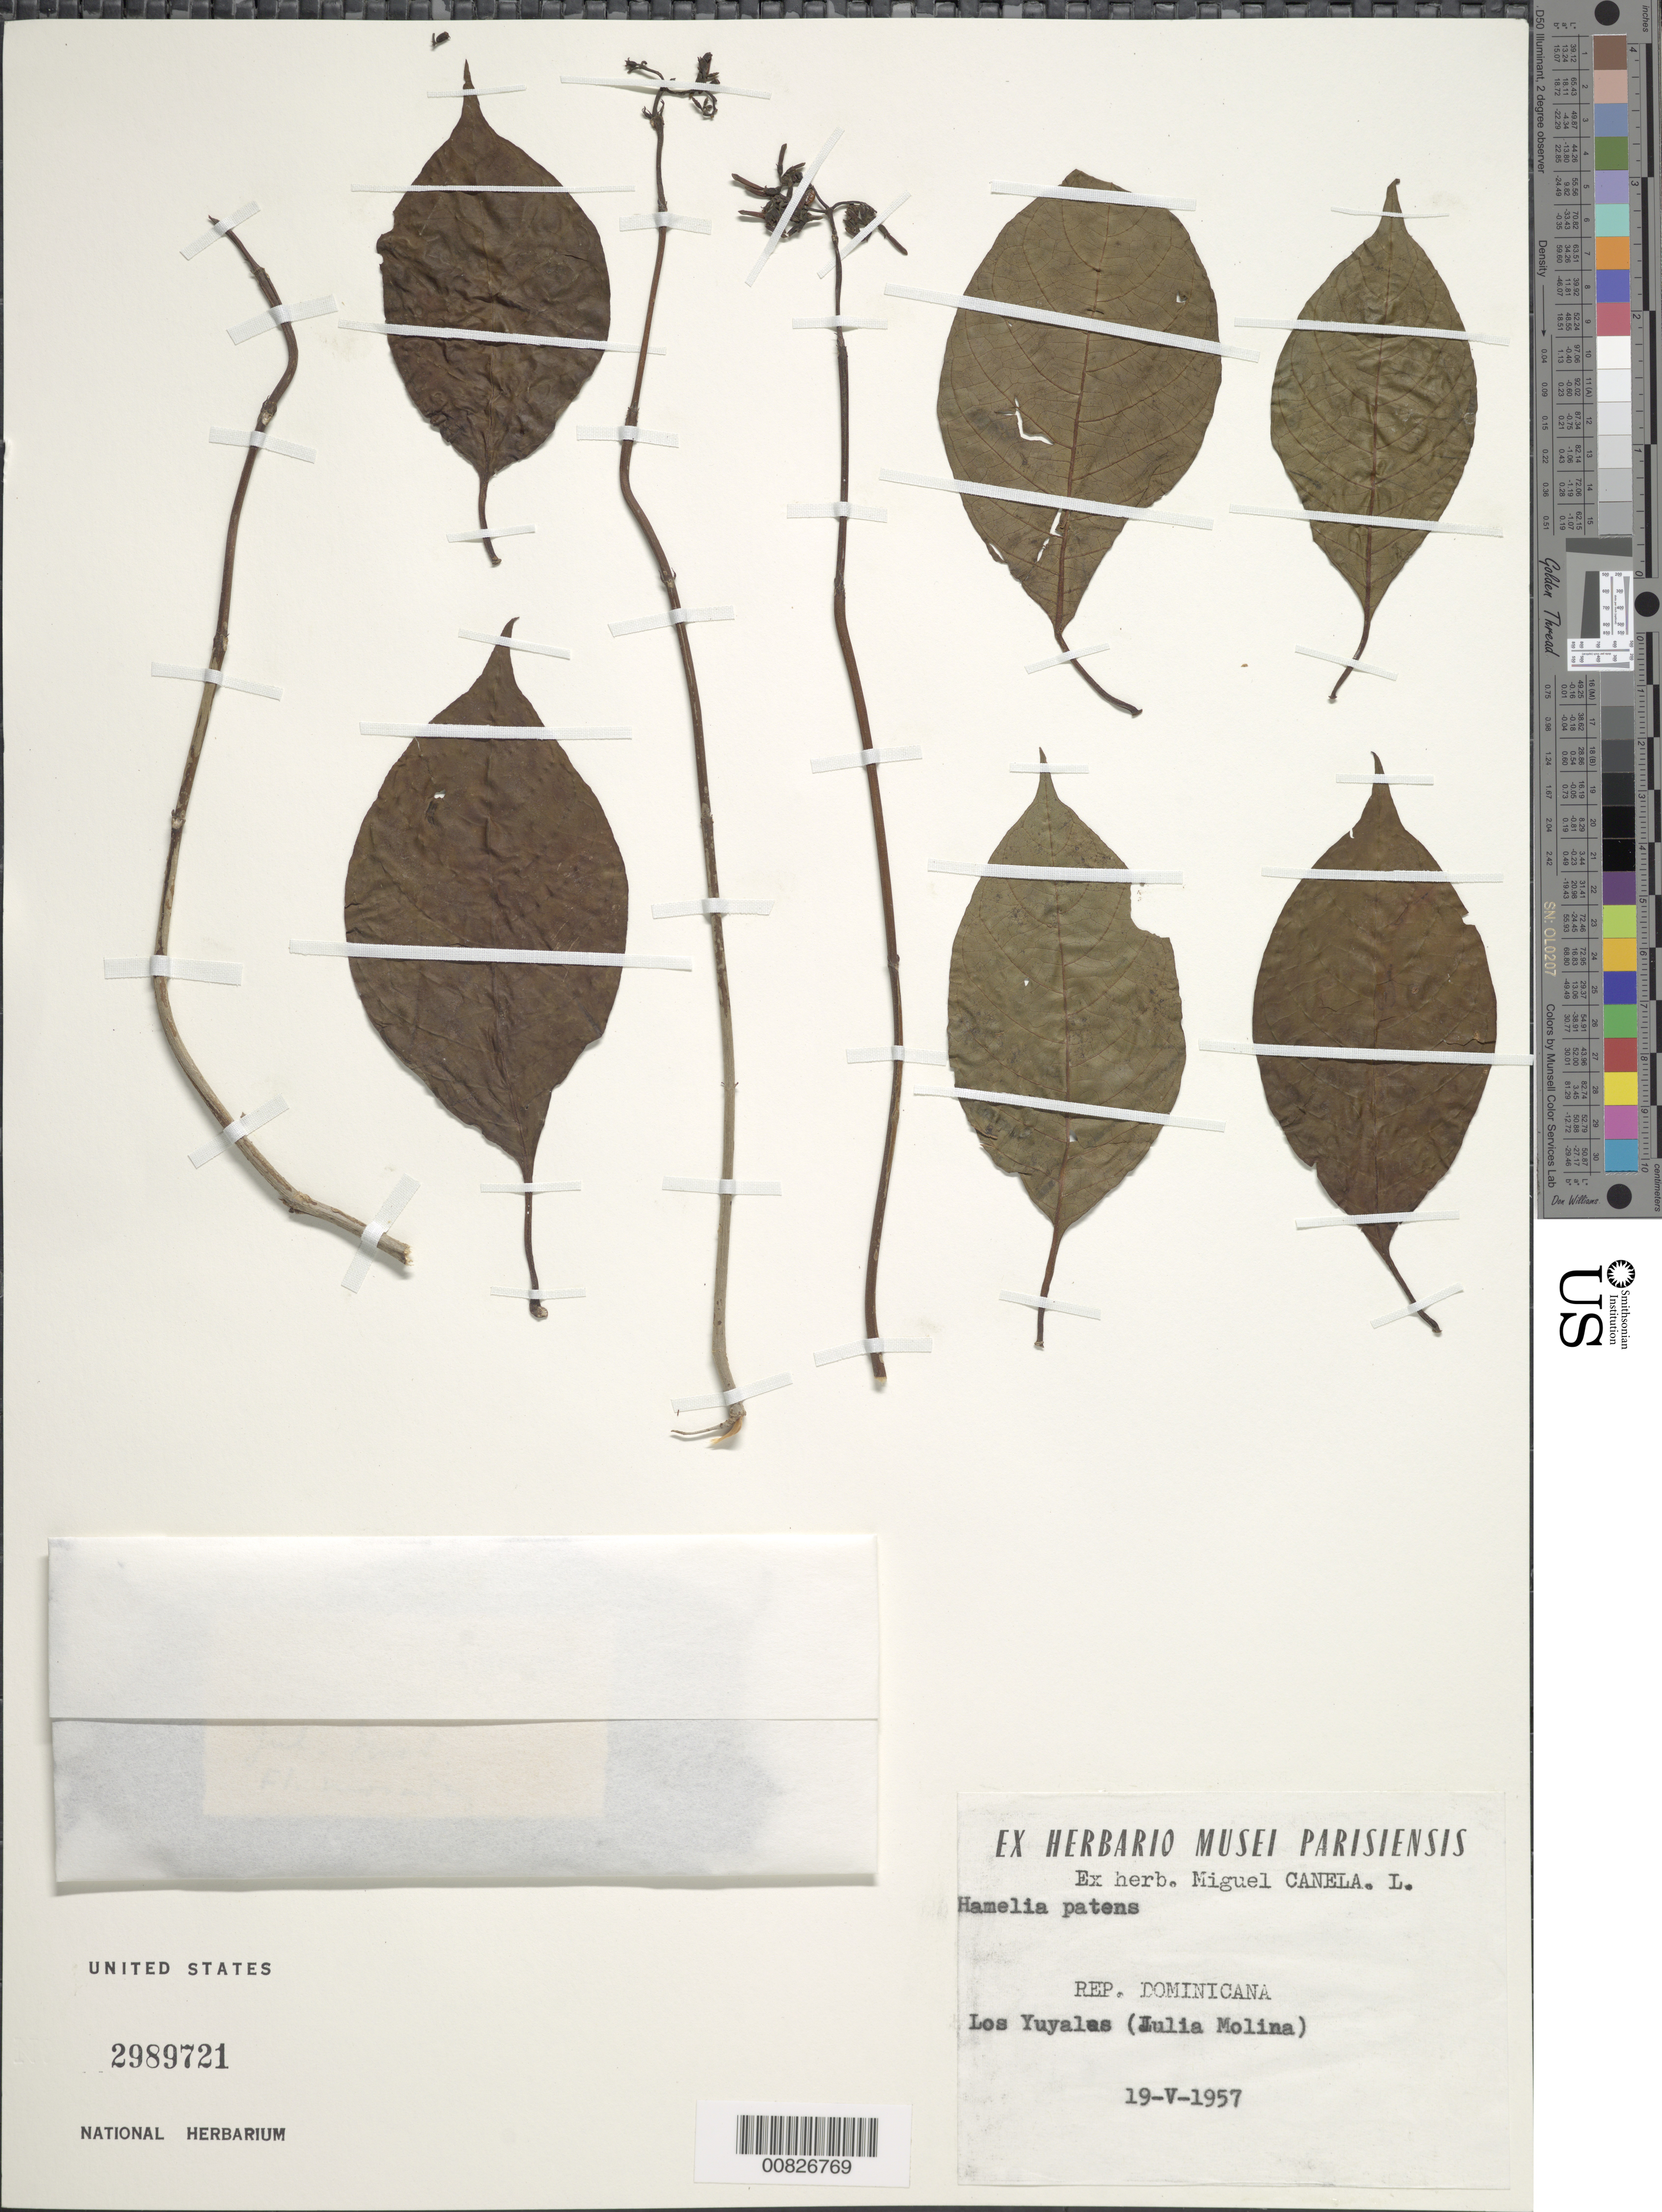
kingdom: Plantae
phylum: Tracheophyta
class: Magnoliopsida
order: Gentianales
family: Rubiaceae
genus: Hamelia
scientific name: Hamelia patens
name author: Jacq.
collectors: M. Canela Lazaro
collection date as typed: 19 May 1957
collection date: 1957-05-19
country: Dominican Republic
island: Hispaniola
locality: Los Yuyales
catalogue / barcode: US 2989721